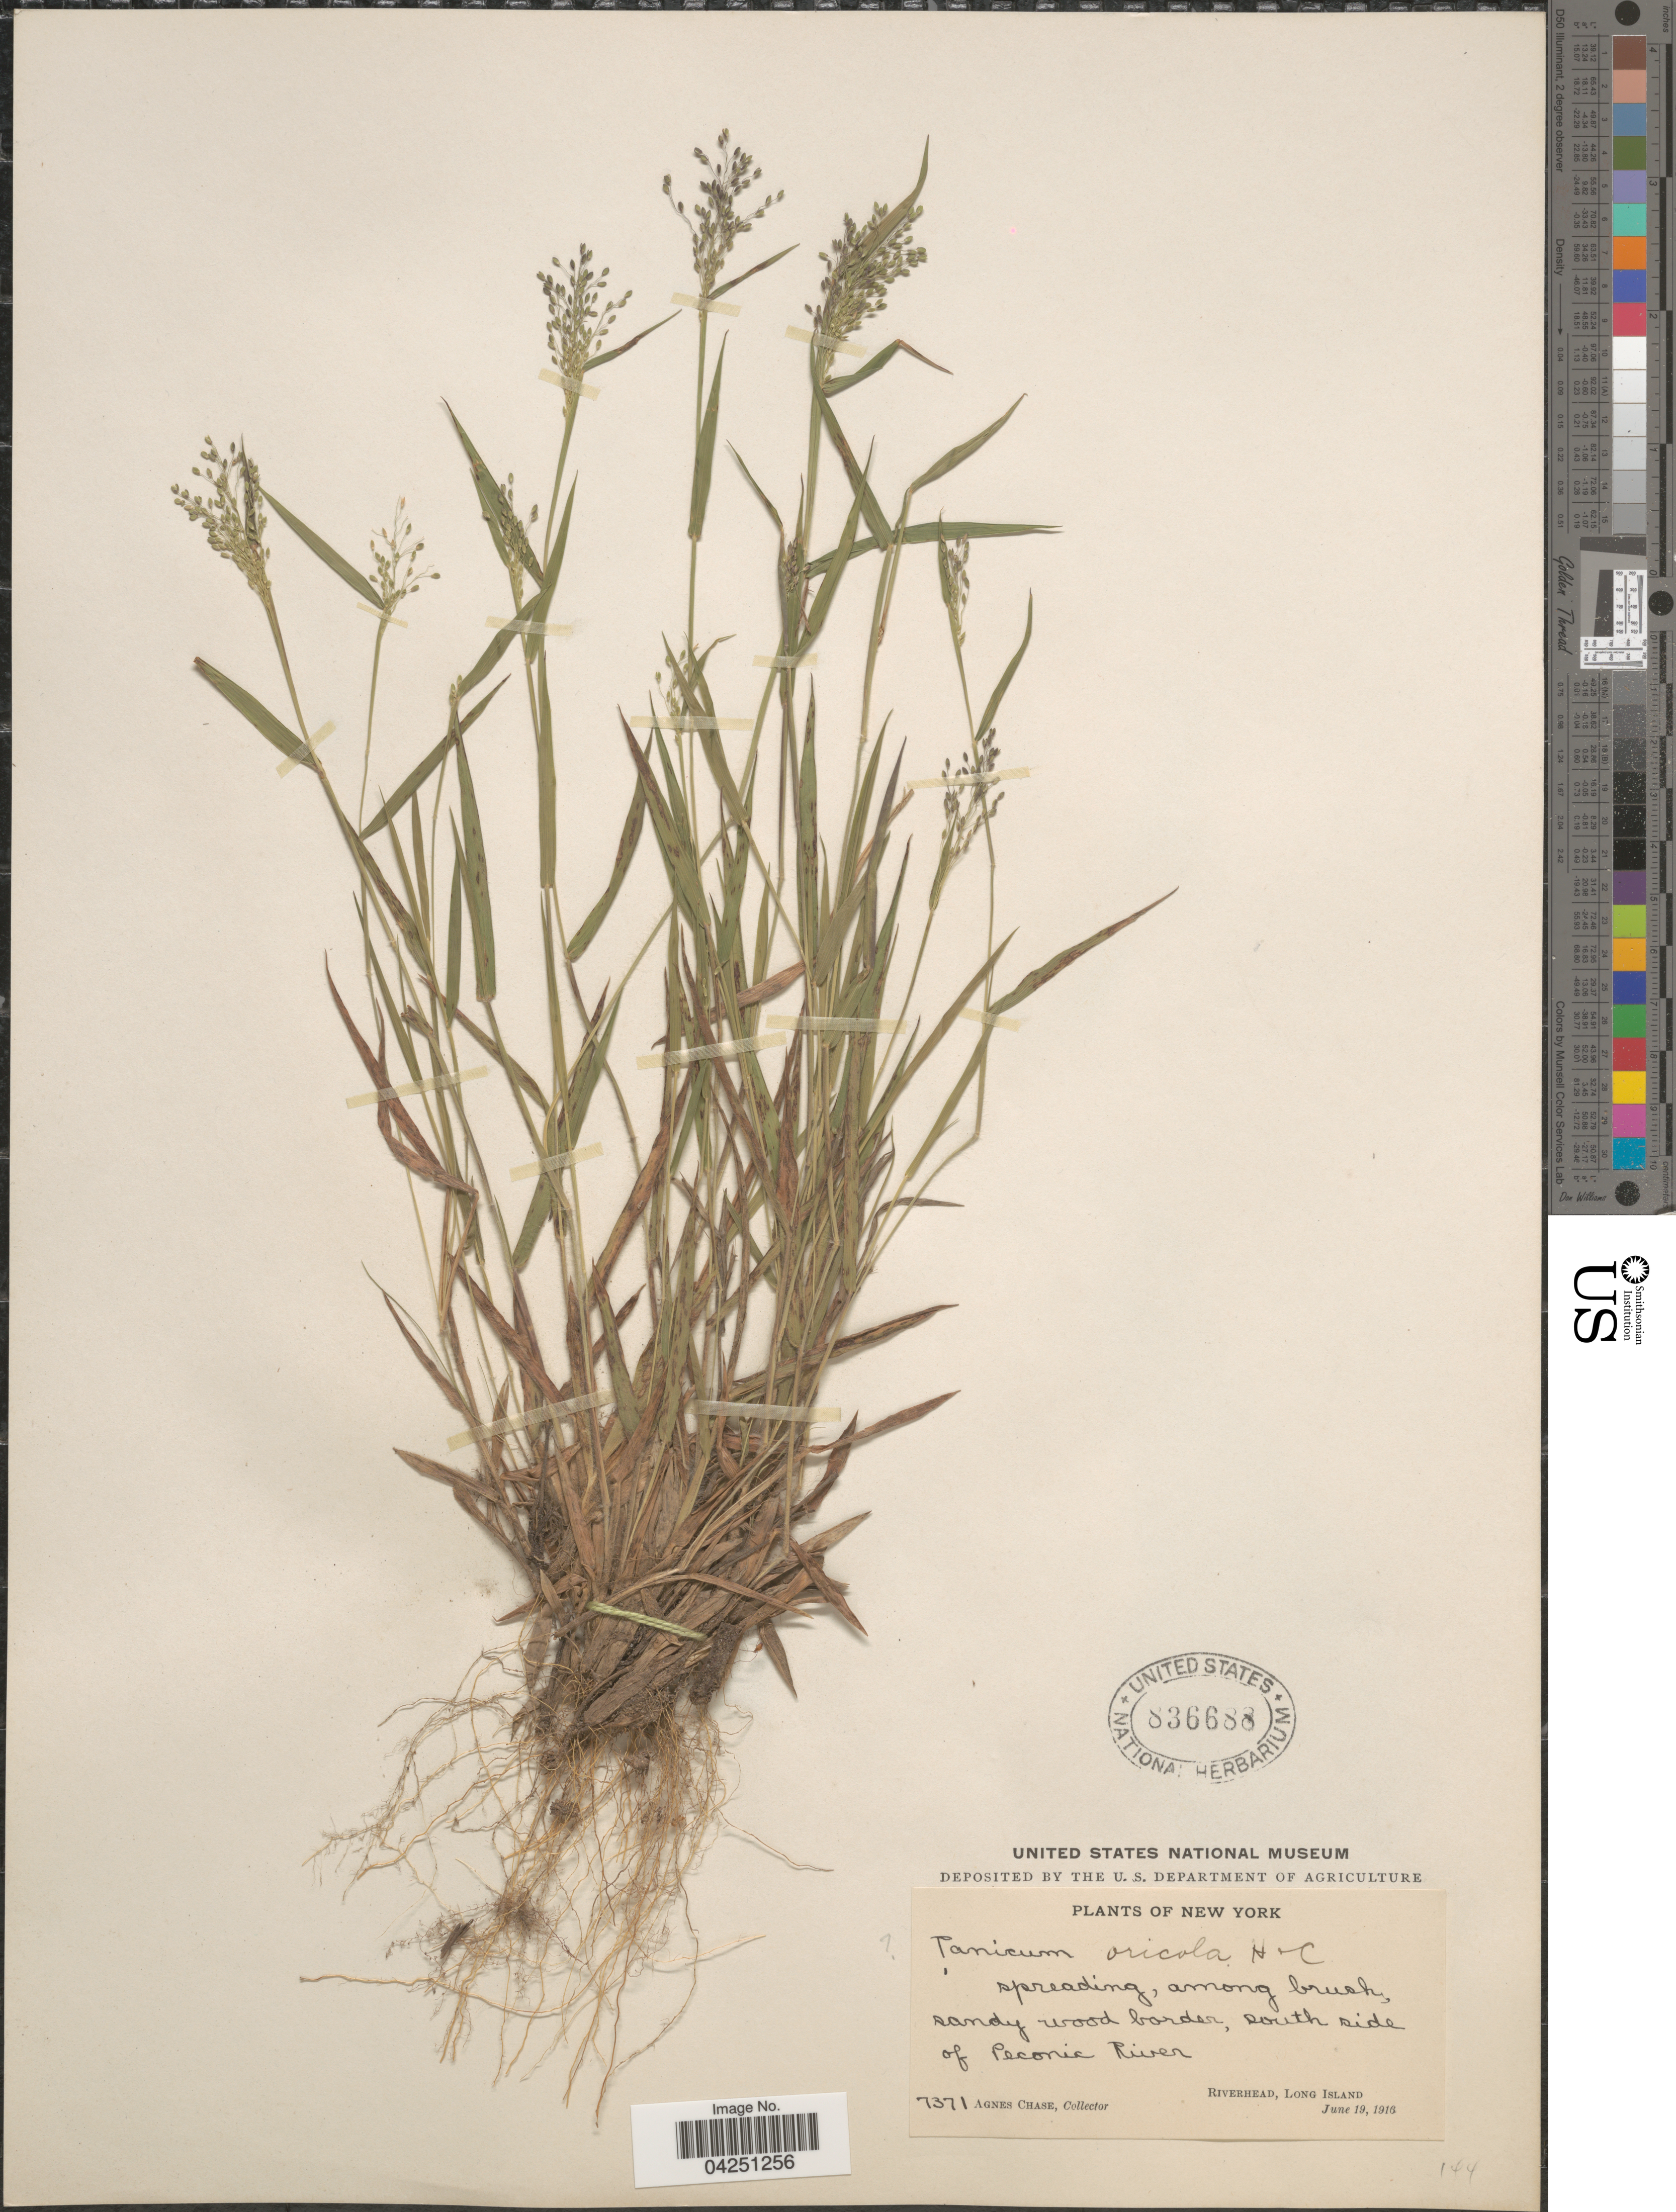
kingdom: Plantae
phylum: Tracheophyta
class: Liliopsida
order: Poales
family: Poaceae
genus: Dichanthelium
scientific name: Dichanthelium acuminatum var. acuminatum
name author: (Sw.) Gould & C.A. Clark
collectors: A. Chase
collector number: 7371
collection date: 1916-06-19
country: United States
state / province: New York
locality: South side of Peconic River. Riverhead, Long Island.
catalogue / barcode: US 836688